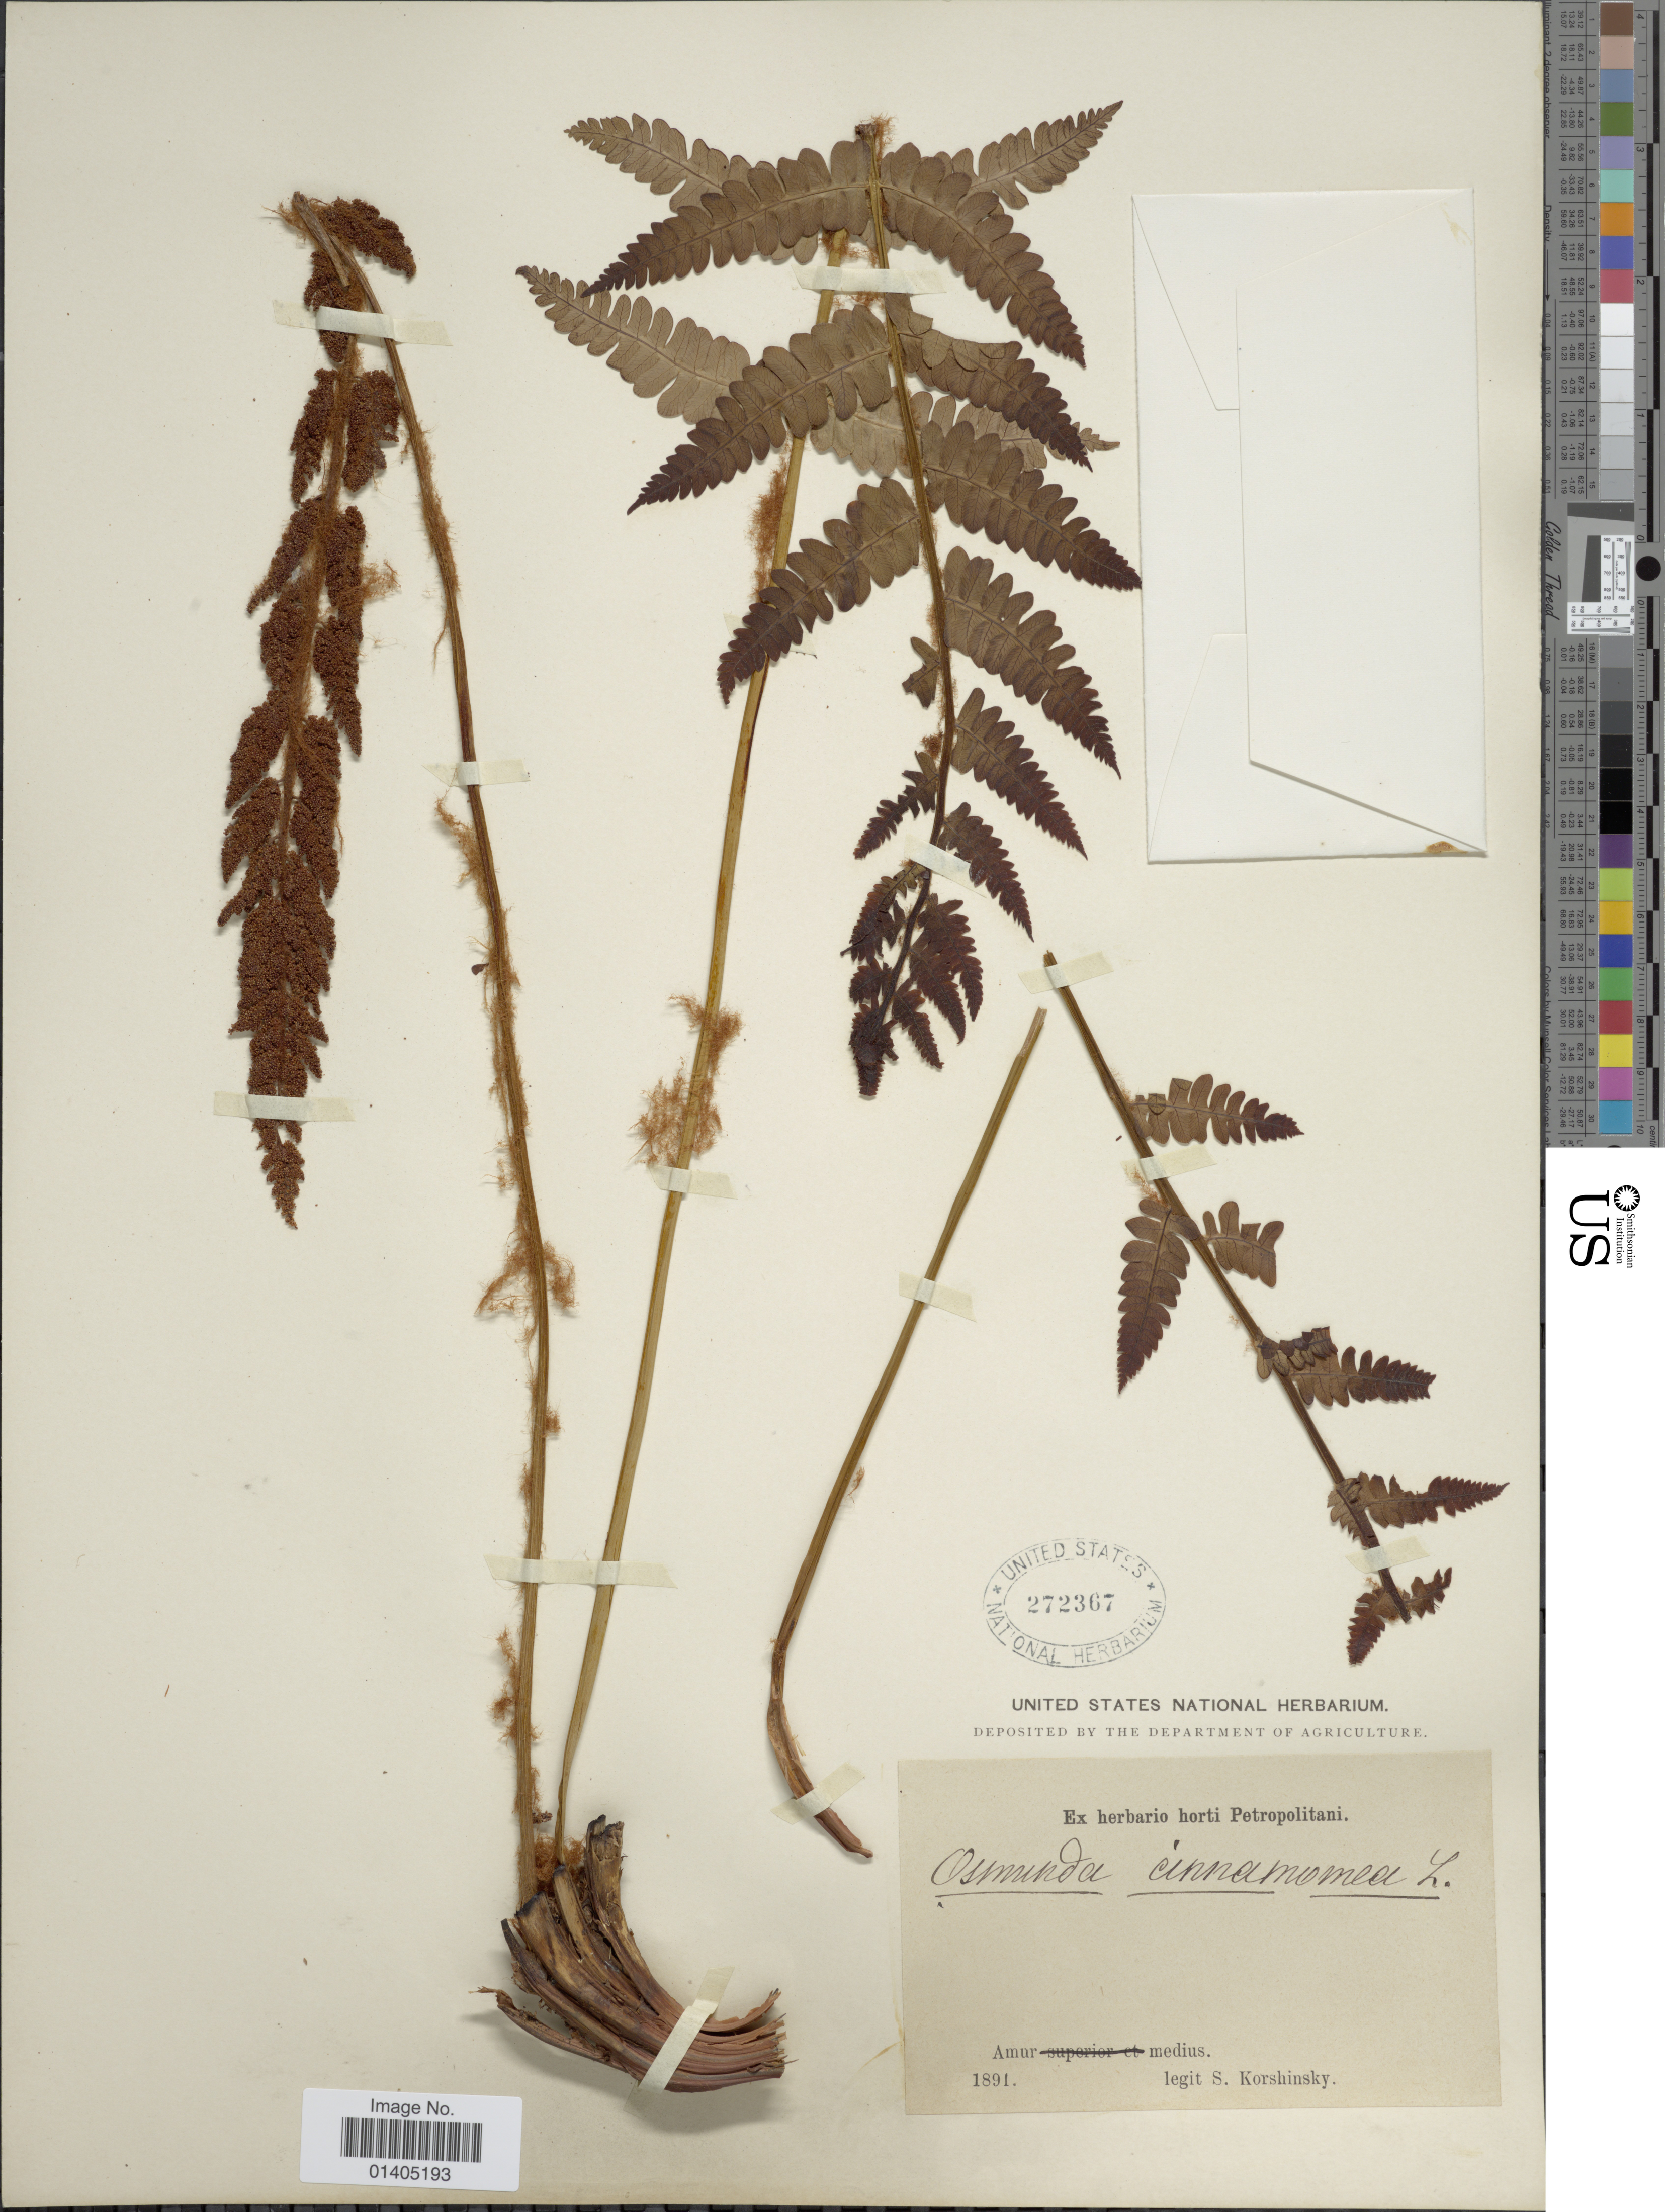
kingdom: Plantae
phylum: Tracheophyta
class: Polypodiopsida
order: Osmundales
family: Osmundaceae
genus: Osmundastrum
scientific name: Osmundastrum cinnamomeum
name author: (L.) C. Presl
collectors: S. I. Korshinsky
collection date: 1891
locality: Amur medius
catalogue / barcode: US 272367